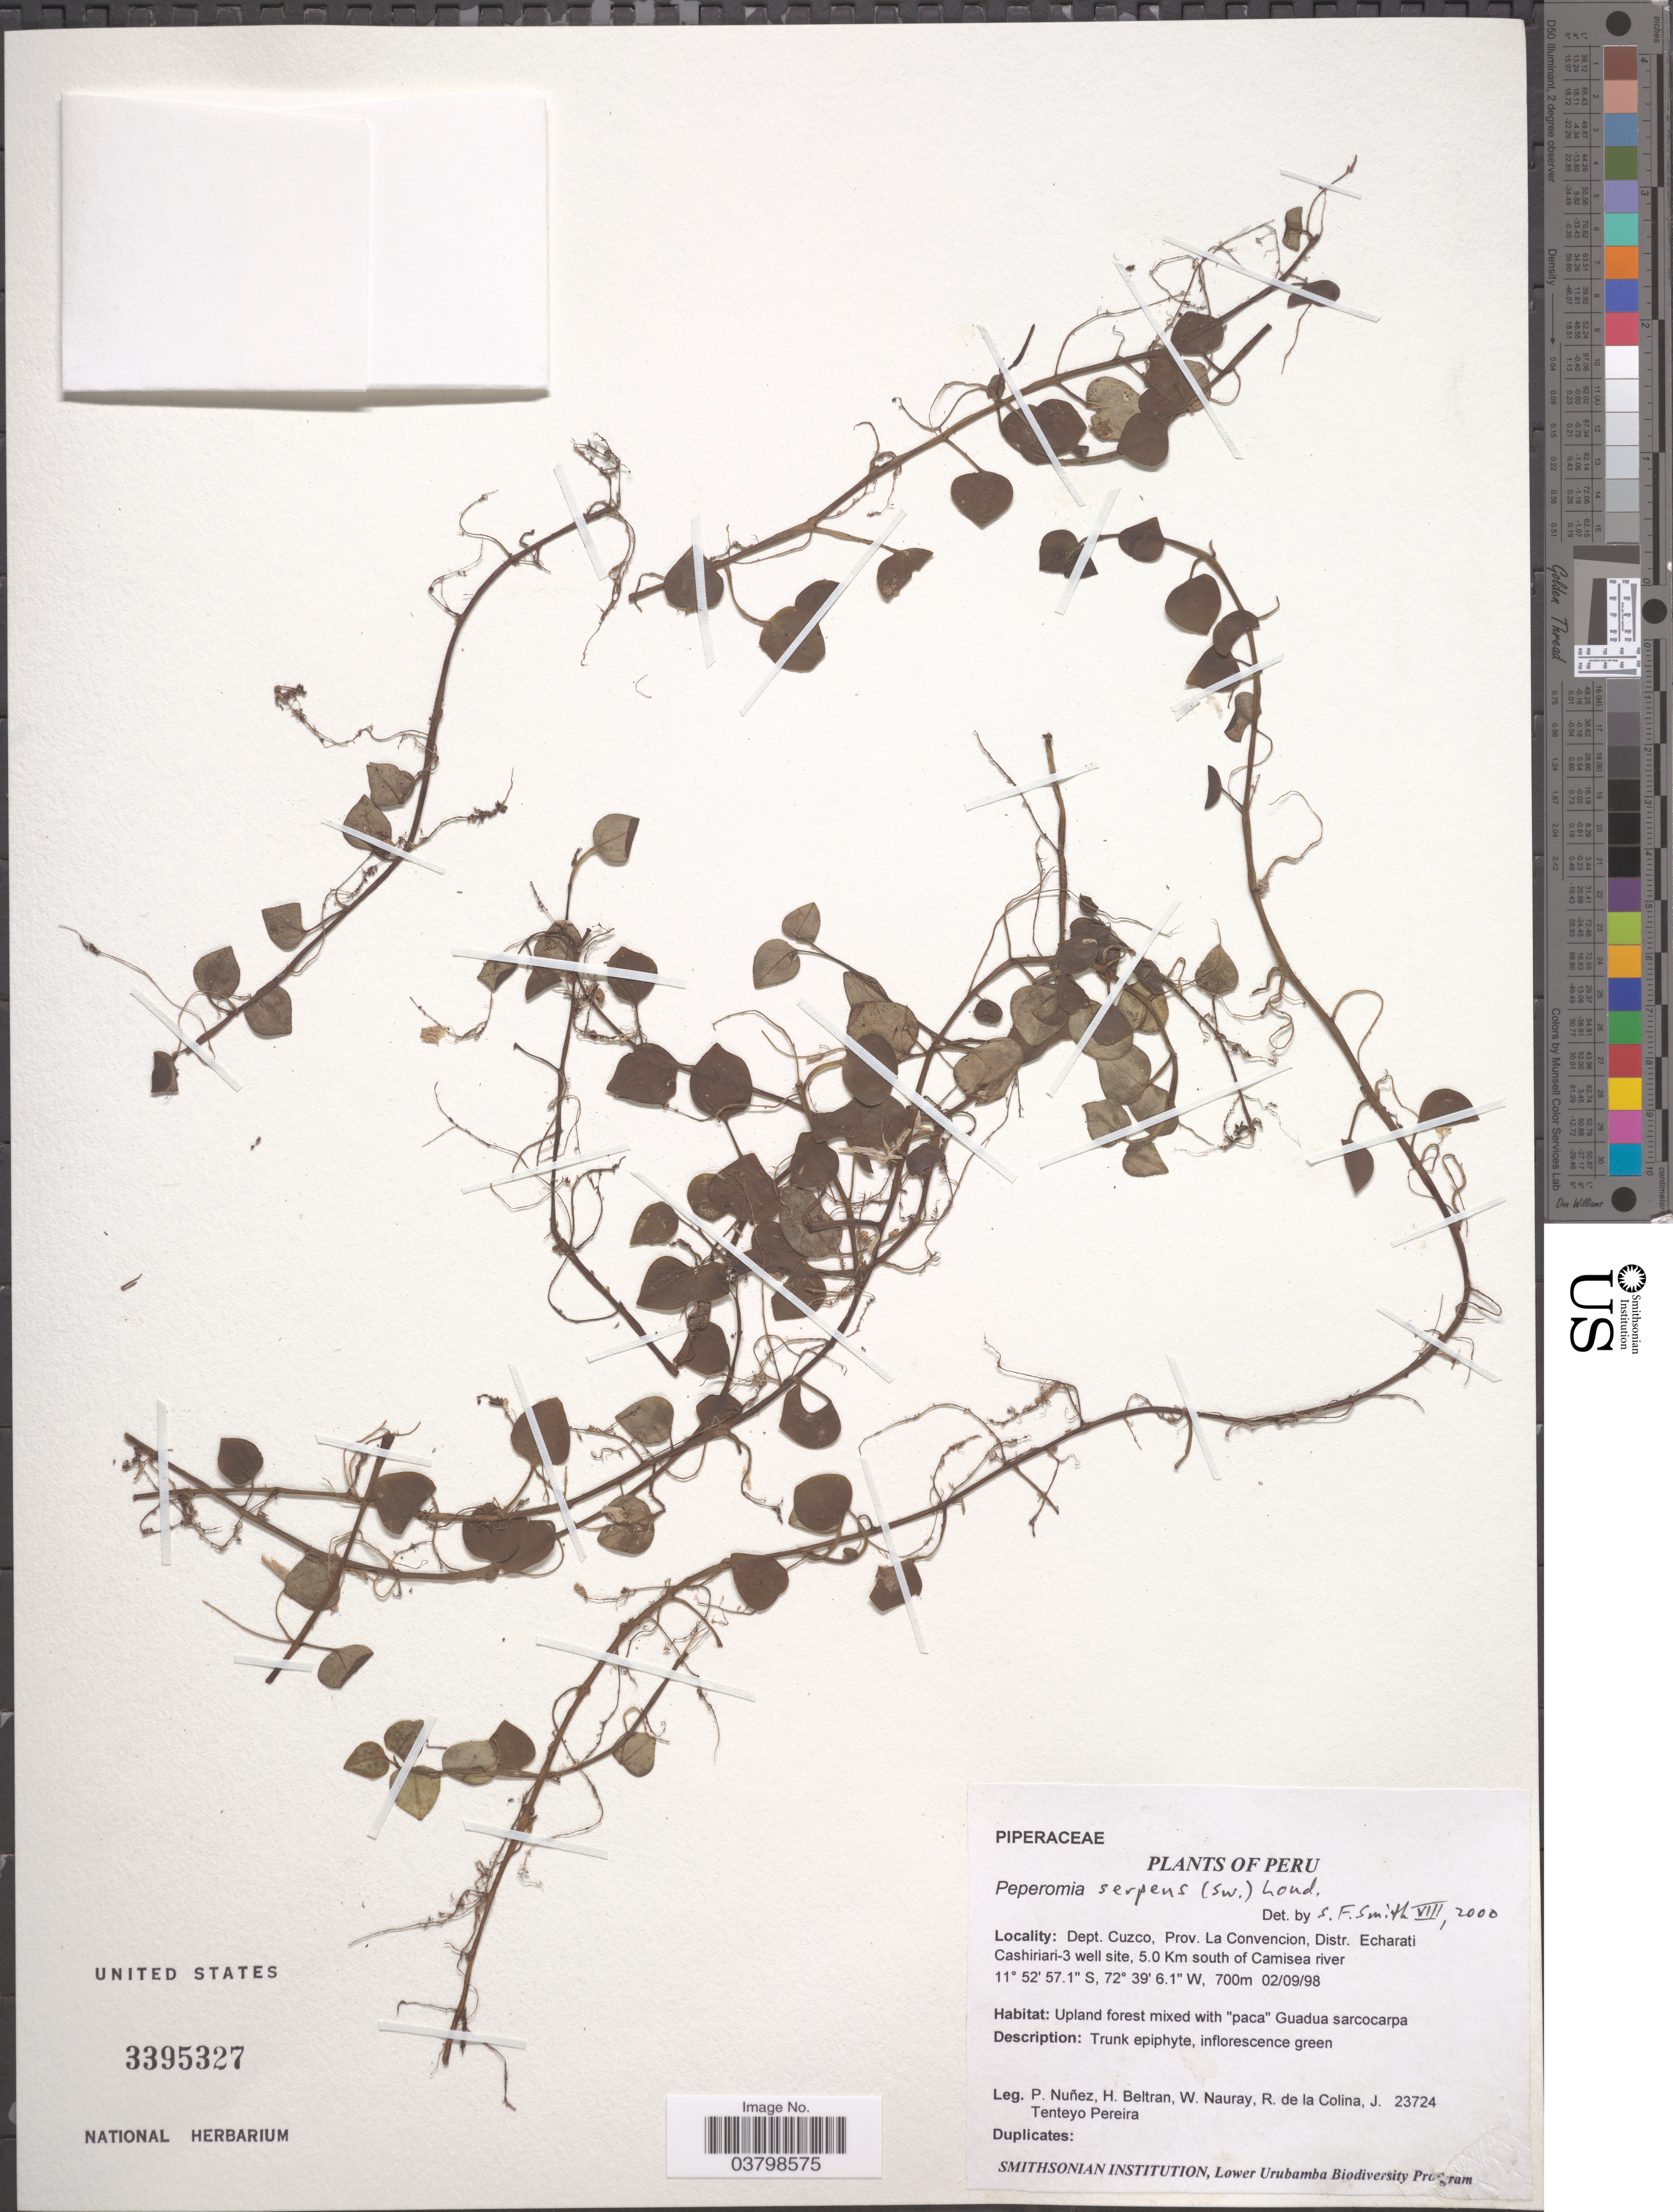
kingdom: Plantae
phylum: Tracheophyta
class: Magnoliopsida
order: Piperales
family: Piperaceae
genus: Peperomia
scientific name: Peperomia serpens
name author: (Sw.) Loudon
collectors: P. Nuñez V., H. Beltran, W. Nauray, R. Colina & J. T. Pereira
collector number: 23724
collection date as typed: Transcribed d/m/y: 2/9/98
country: Peru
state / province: Cusco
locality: Dept. Cuzco, Prov. La Convencion, Distr. Echarati Cashiriari-3 well site, 5.0 Km south of Camisea river.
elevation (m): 700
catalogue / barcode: US 3395327